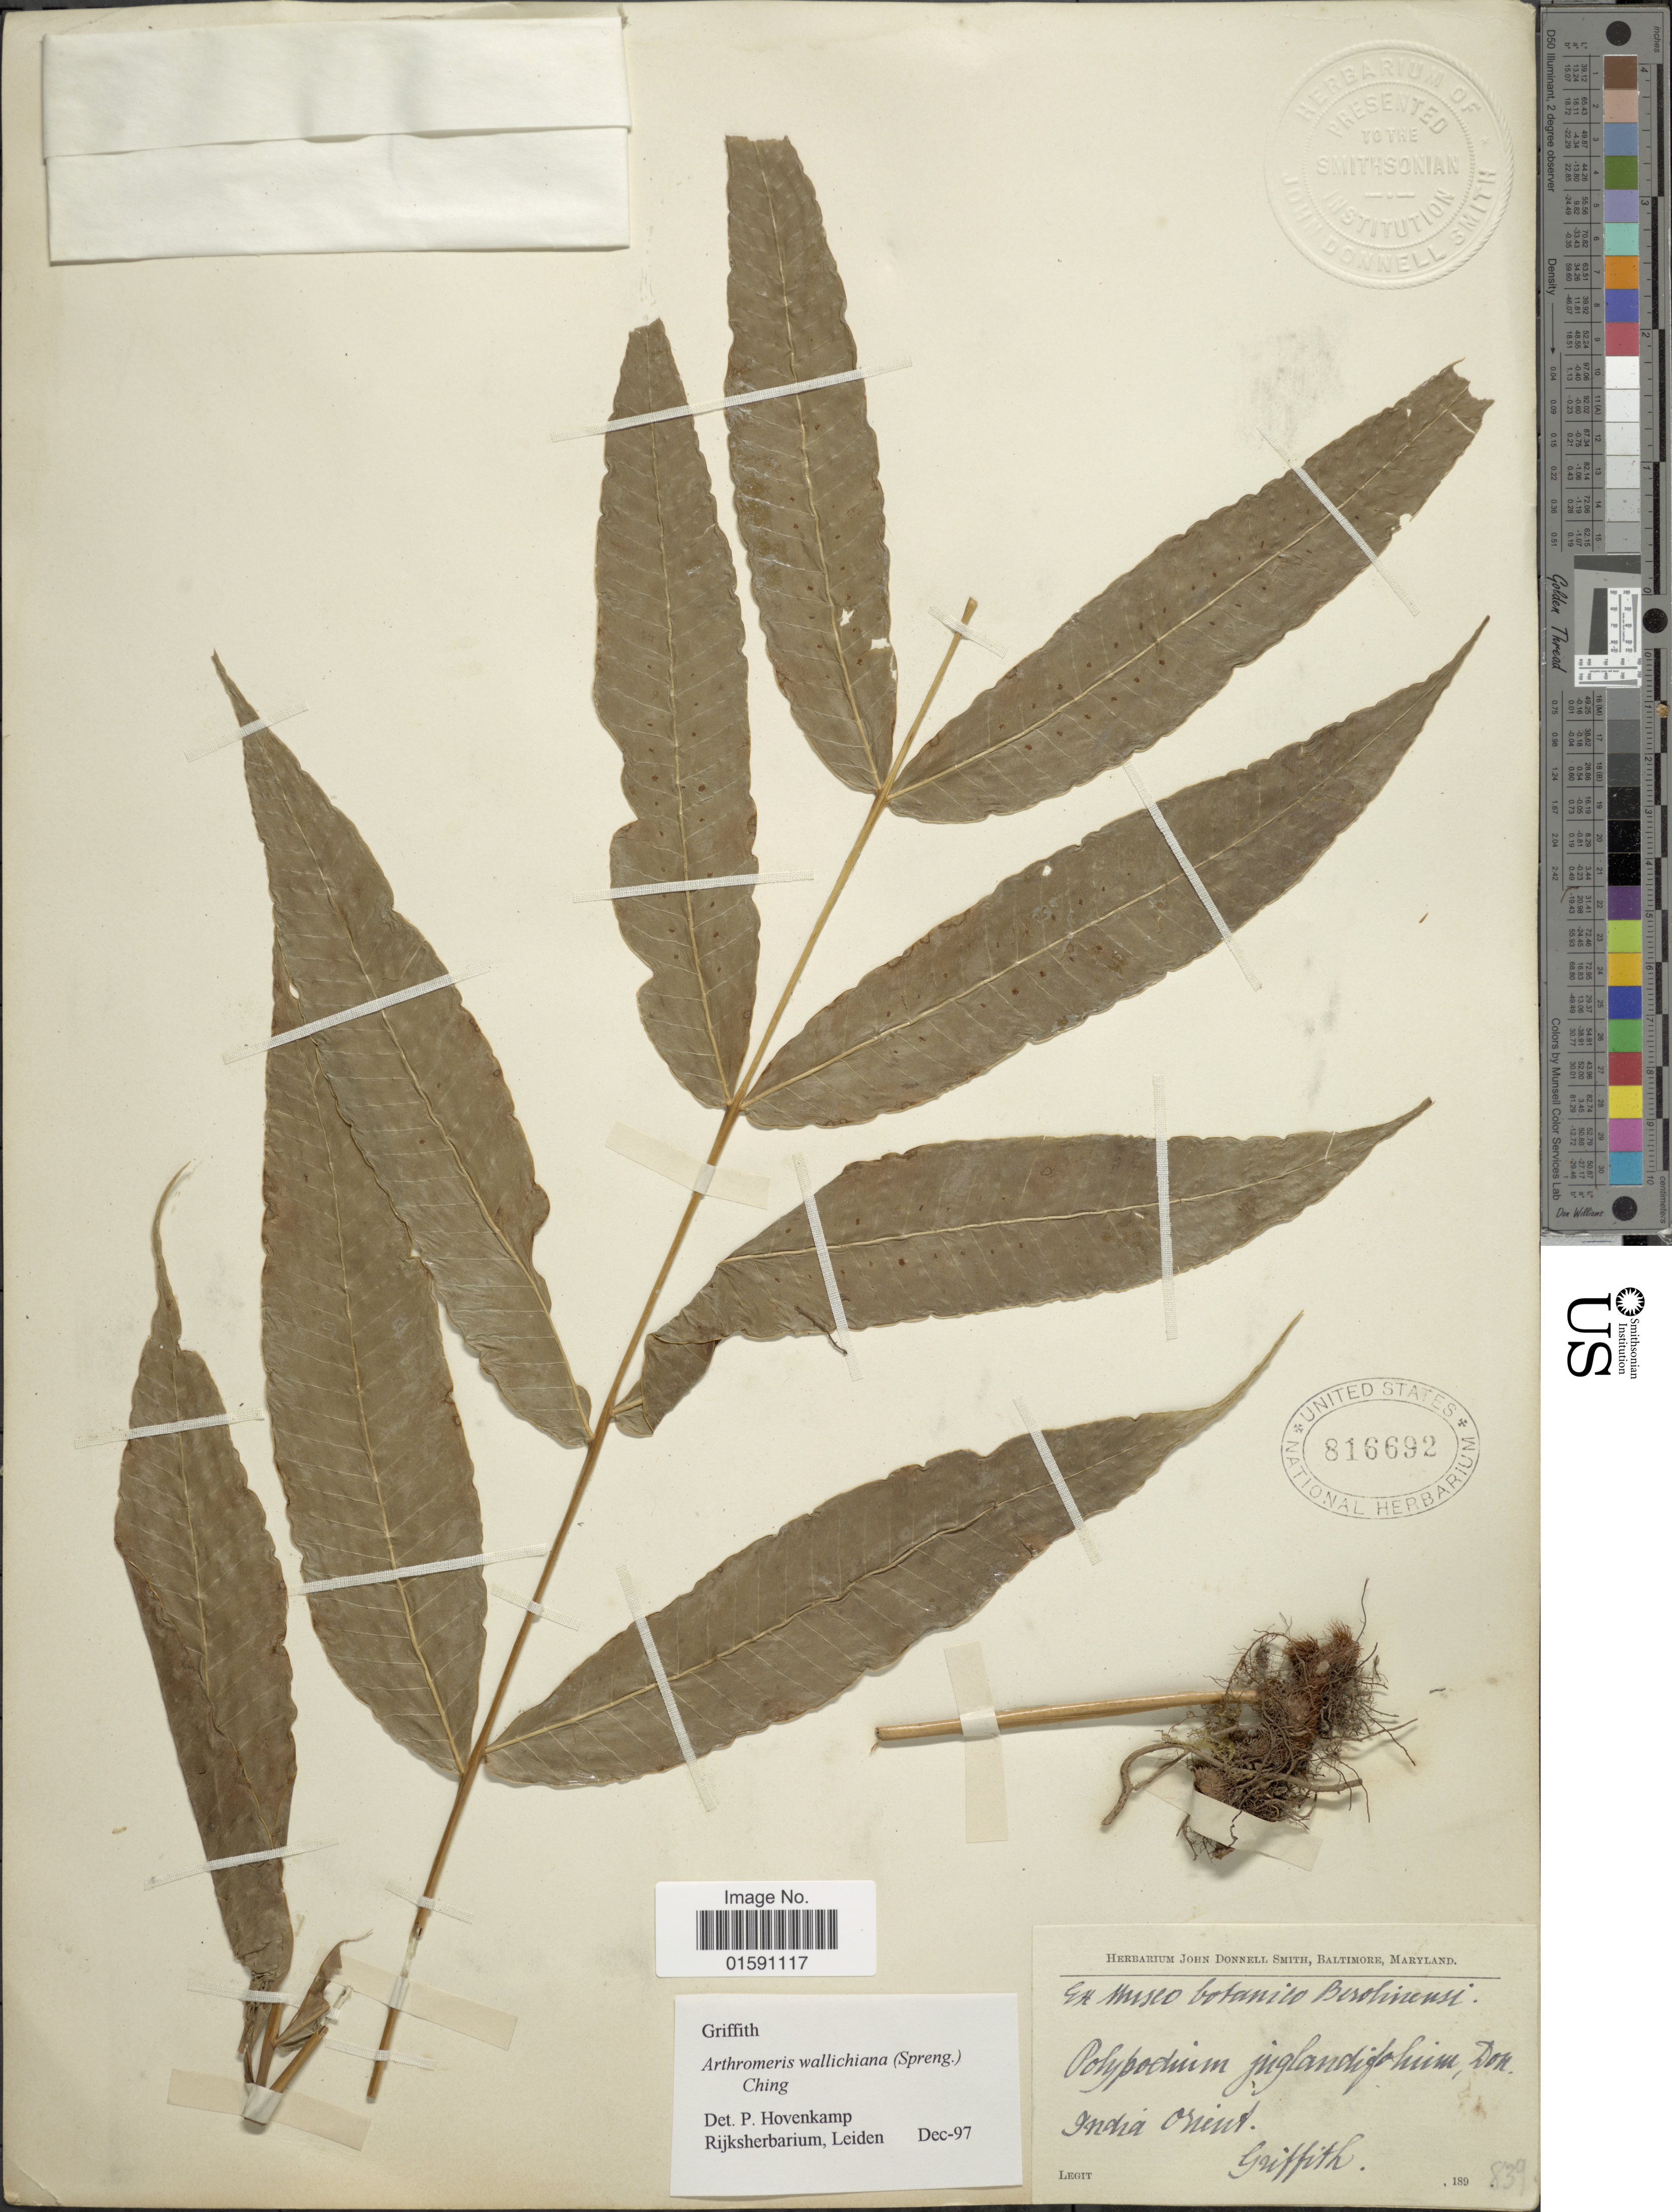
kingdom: Plantae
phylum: Tracheophyta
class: Polypodiopsida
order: Polypodiales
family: Polypodiaceae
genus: Arthromeris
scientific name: Arthromeris wallichiana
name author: (Spreng.) Ching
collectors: -. Griffith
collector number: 839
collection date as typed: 189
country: India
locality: India Orient.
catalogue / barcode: US 816692